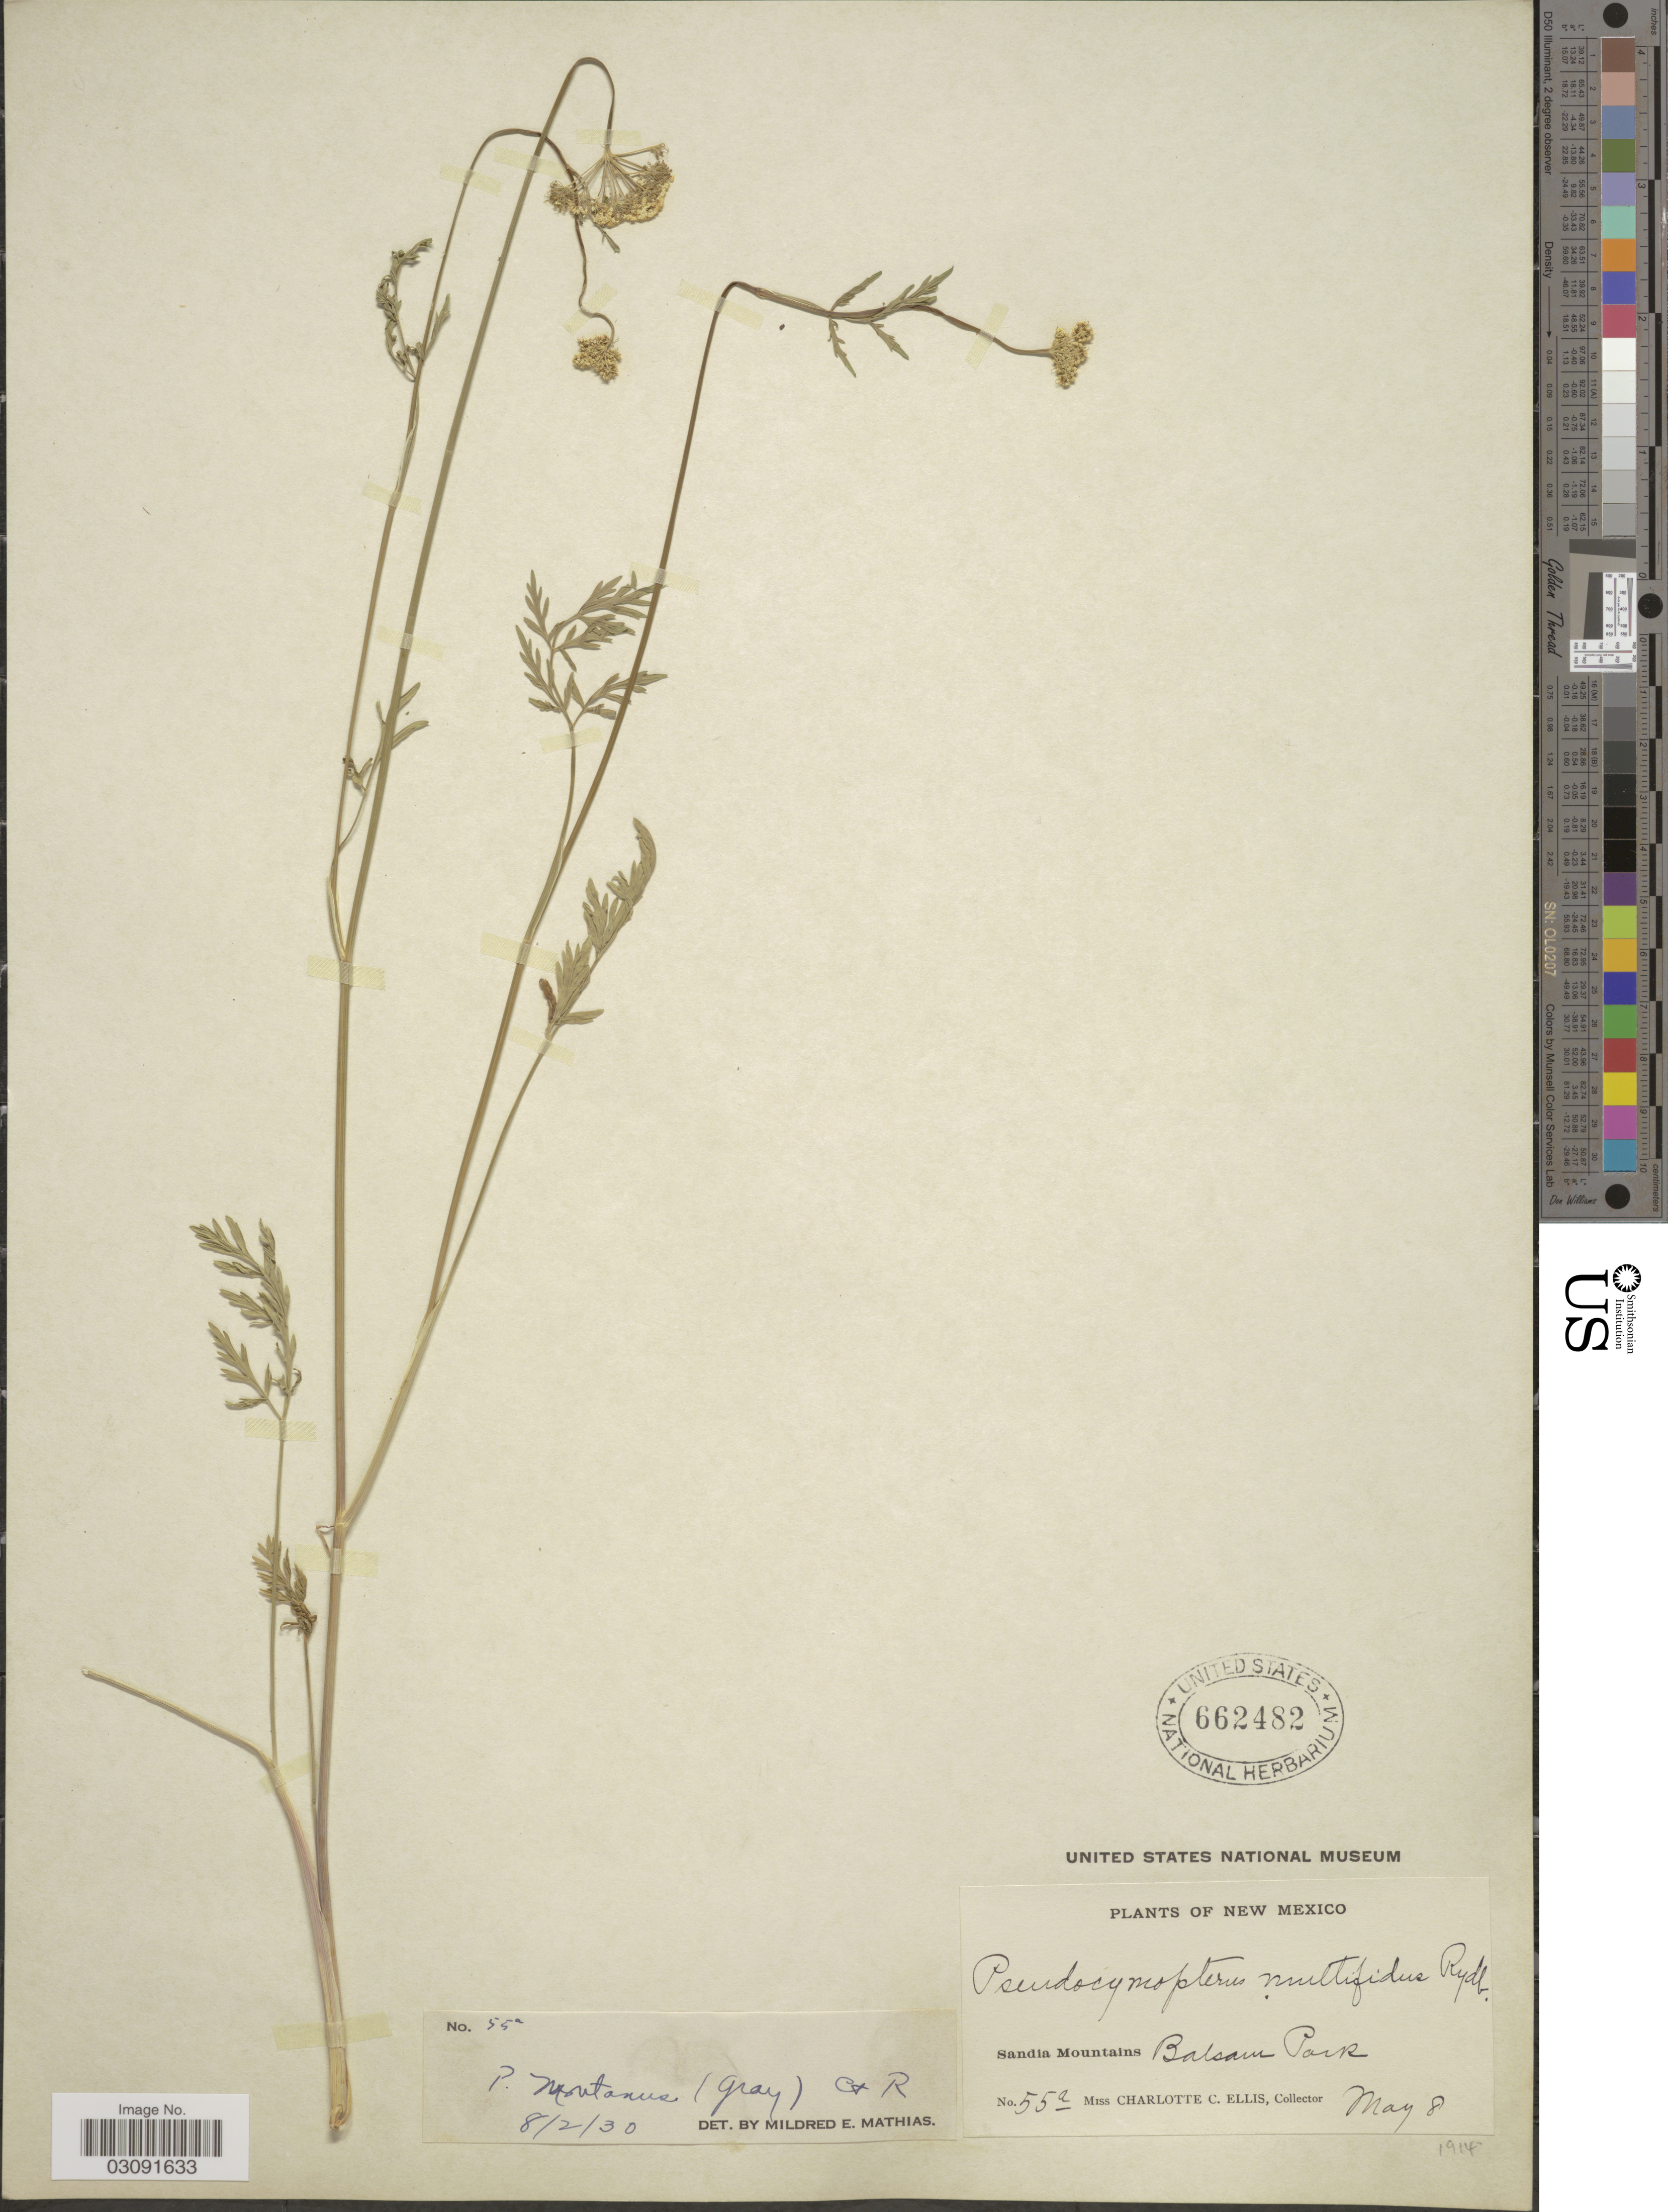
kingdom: Plantae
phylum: Tracheophyta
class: Magnoliopsida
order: Apiales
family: Apiaceae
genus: Pseudocymopterus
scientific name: Pseudocymopterus montanus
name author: (A. Gray) J.M. Coult. & Rose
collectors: C. C. Ellis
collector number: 55a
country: United States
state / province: New Mexico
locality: Sandia Mountains, Balsam Park.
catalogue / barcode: US 662482